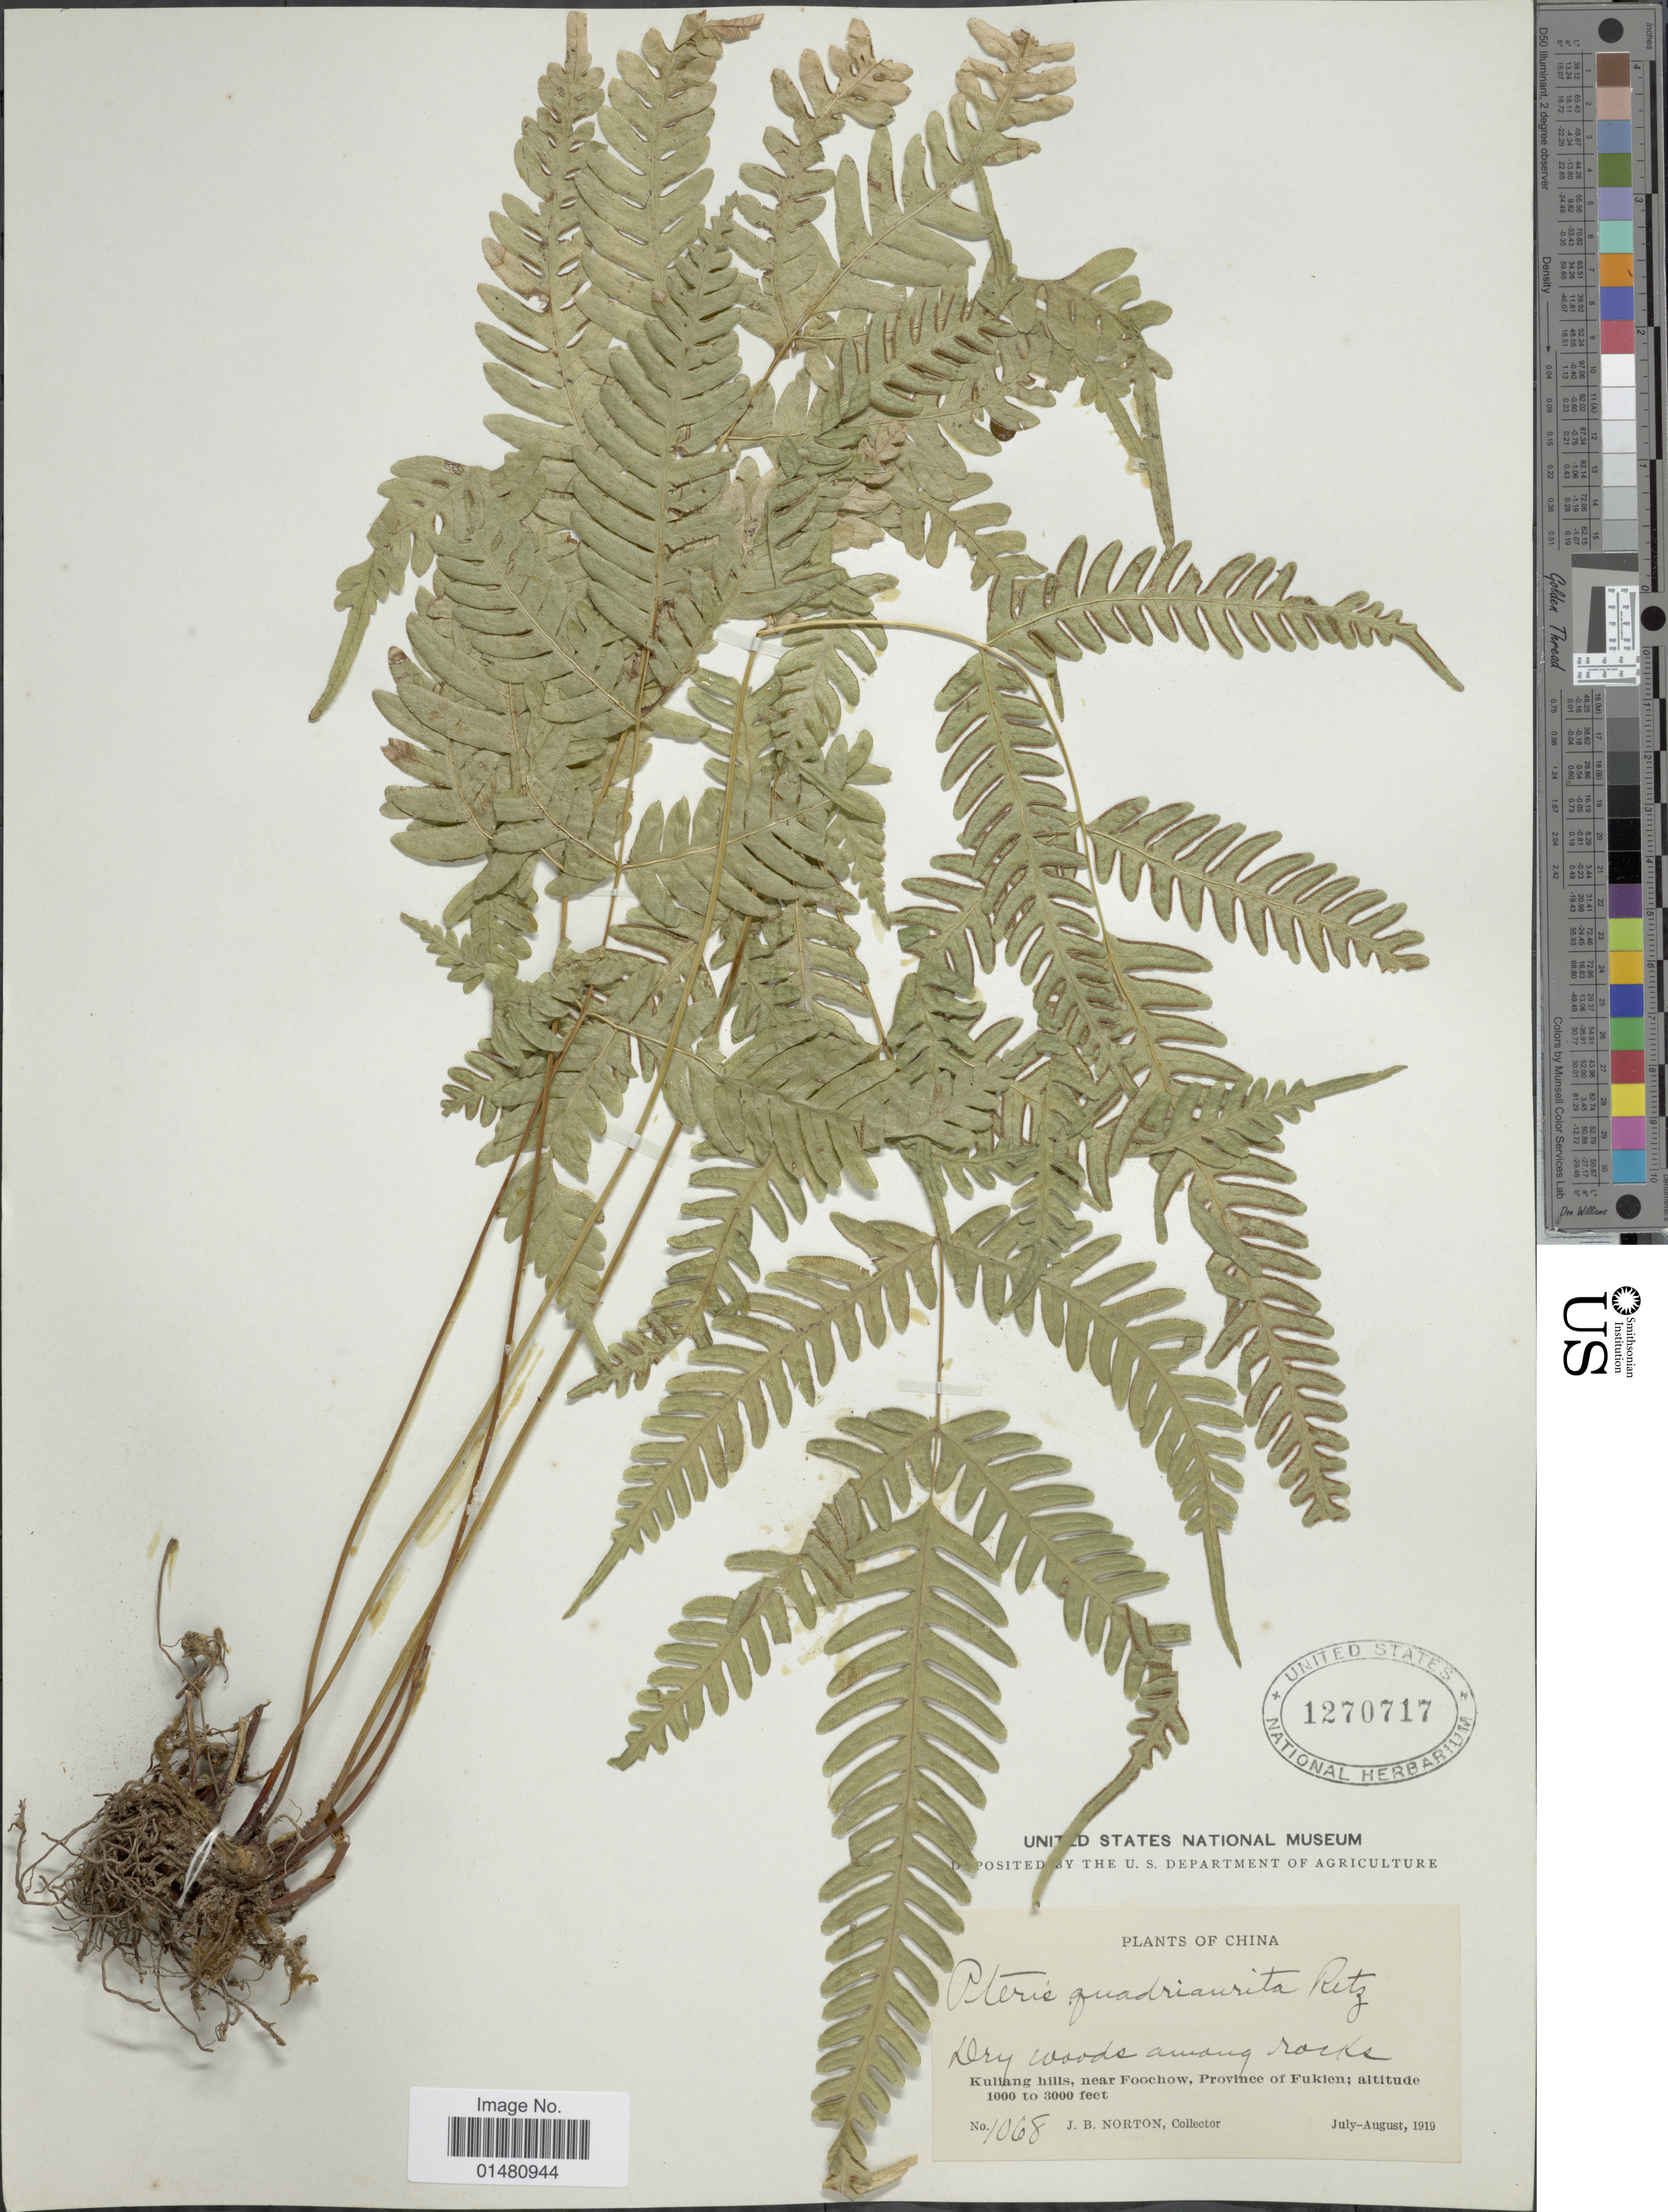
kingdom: Plantae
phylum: Tracheophyta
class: Polypodiopsida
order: Polypodiales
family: Pteridaceae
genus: Pteris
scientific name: Pteris quadriaurita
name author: Retz.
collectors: J. B. Norton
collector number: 1068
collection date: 1919-07/1919-08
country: China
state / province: Fujian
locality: Kuliang hills, near Foochow, Province of Fukien.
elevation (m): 305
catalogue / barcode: US 1270717